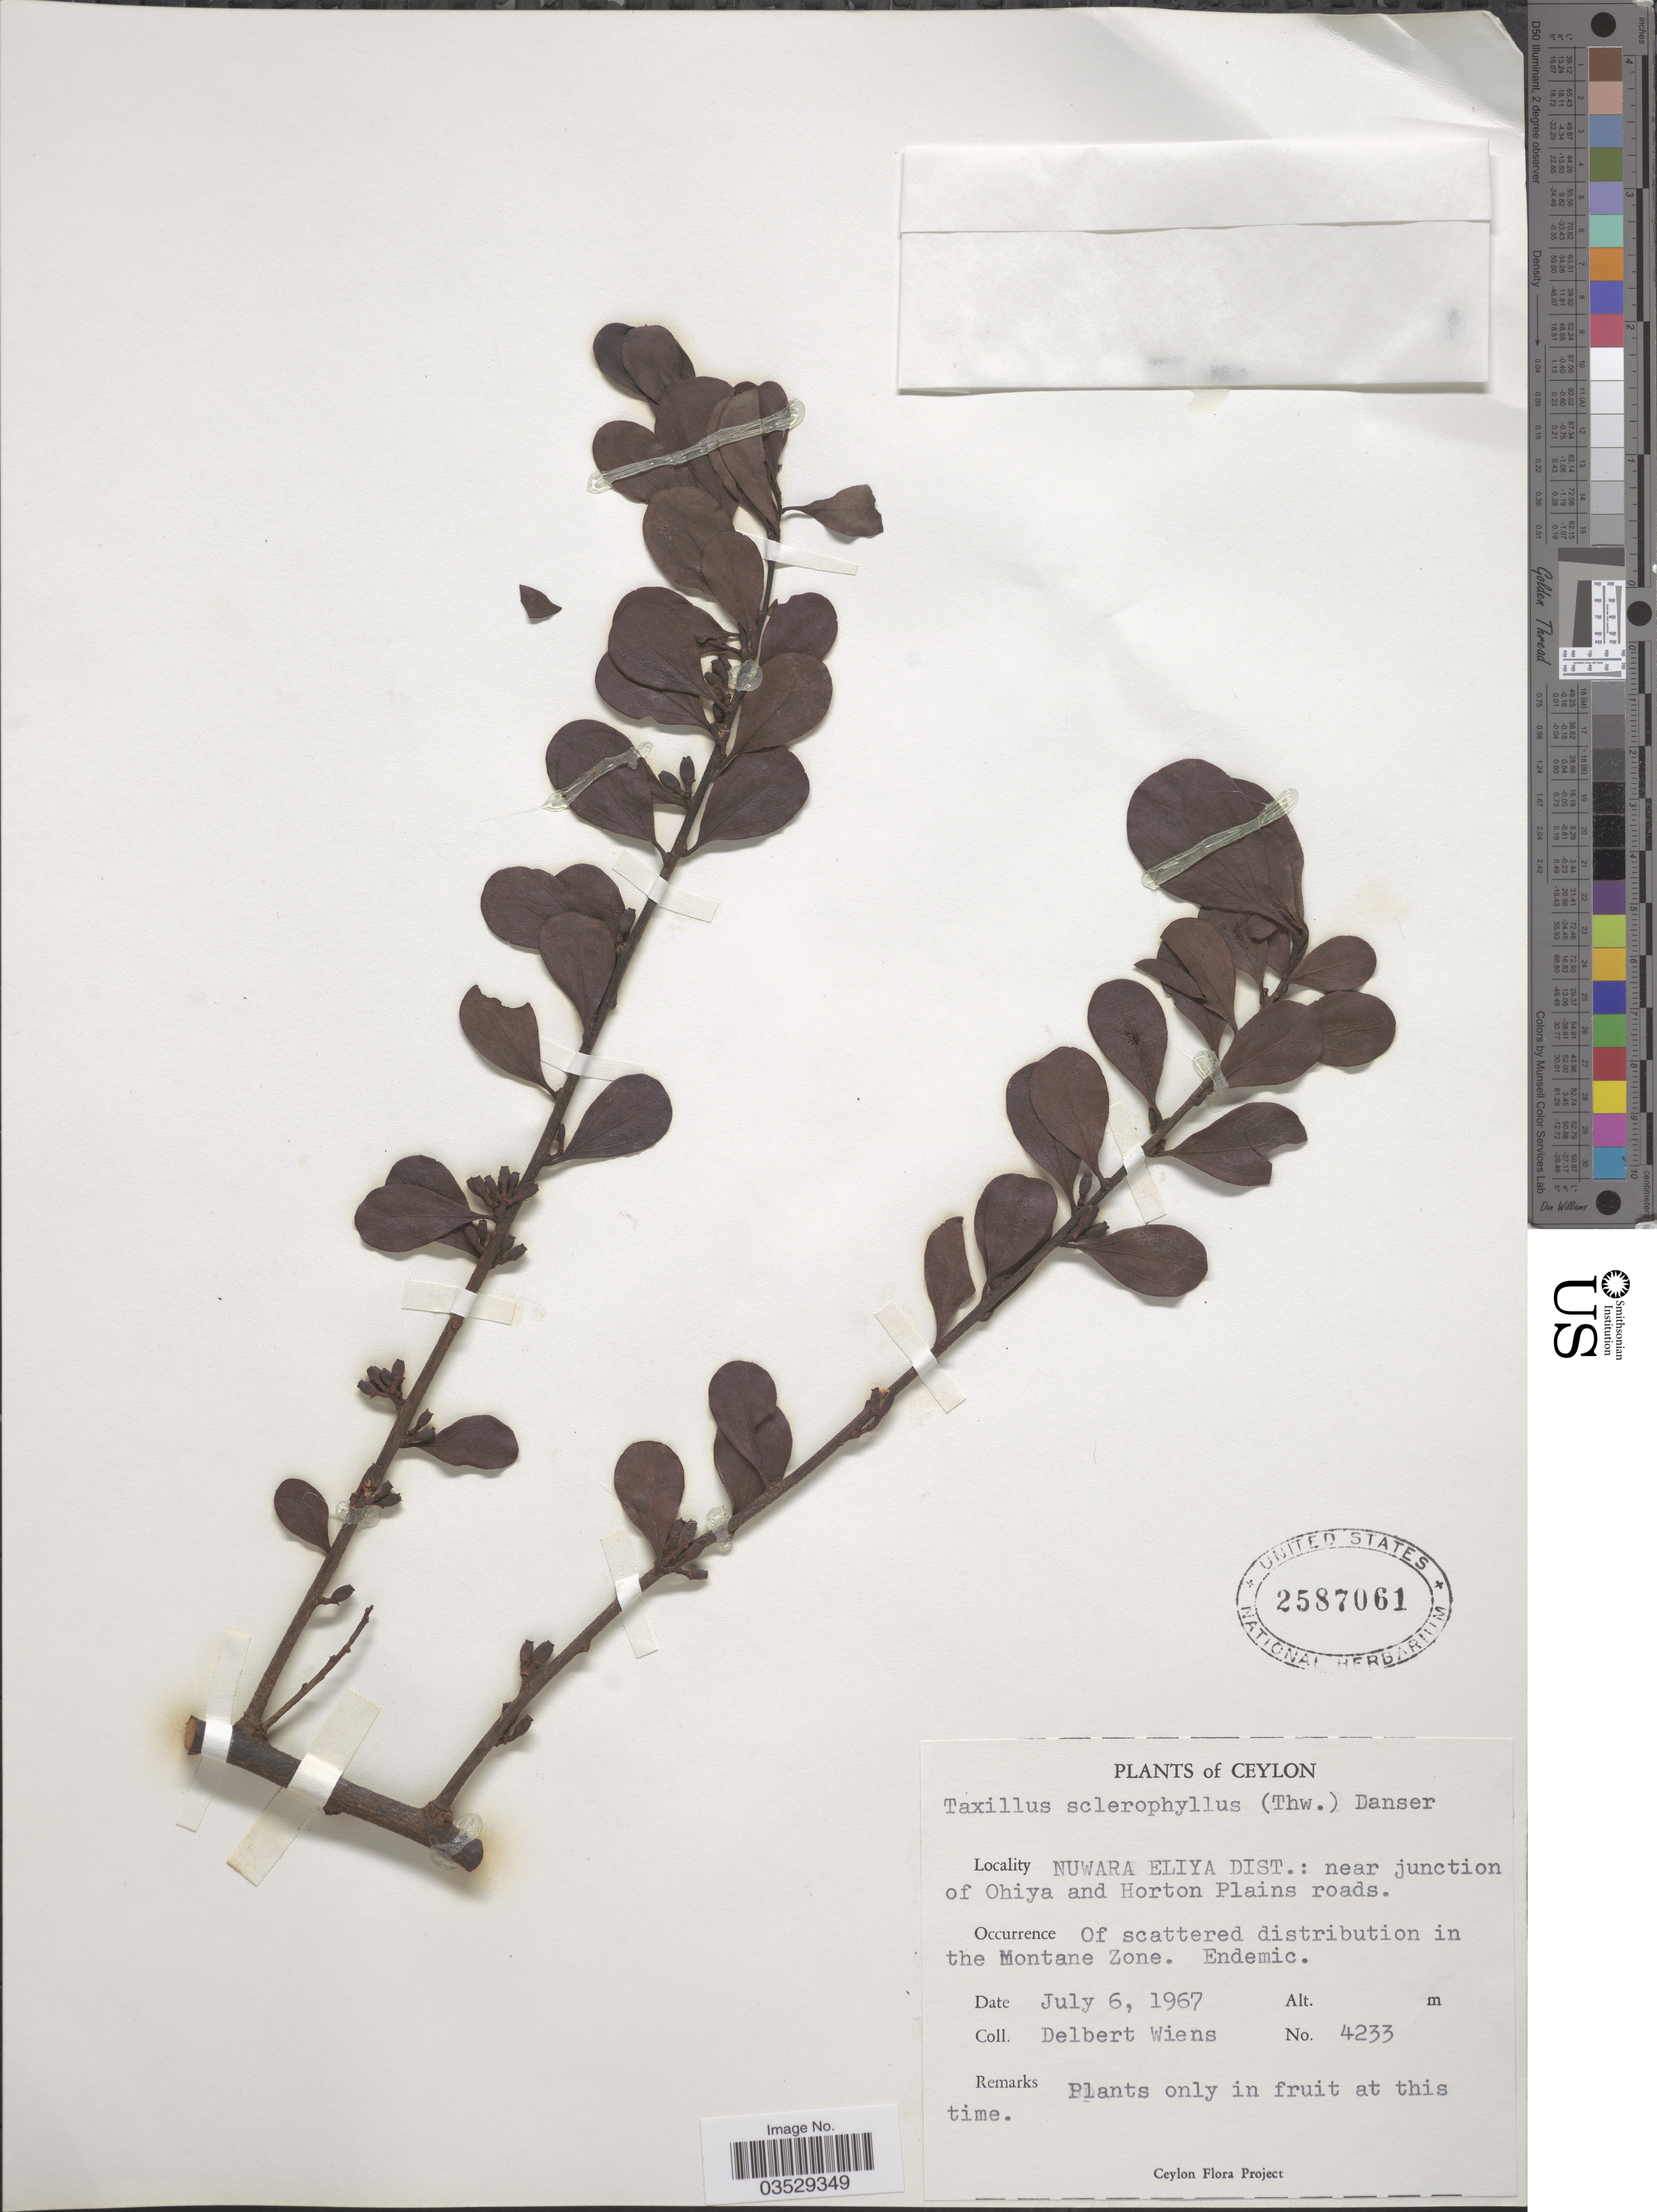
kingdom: Plantae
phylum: Tracheophyta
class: Magnoliopsida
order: Santalales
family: Loranthaceae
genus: Taxillus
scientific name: Taxillus sclerophyllus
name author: Danser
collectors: D. Wiens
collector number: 4233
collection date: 1967-07-06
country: Sri Lanka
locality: Ceylon. Nuwara Eliya Dist.: near junction of Ohiya and Horton Plains roads. Of scattered distribution in the Montane Zone.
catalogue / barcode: US 2587061